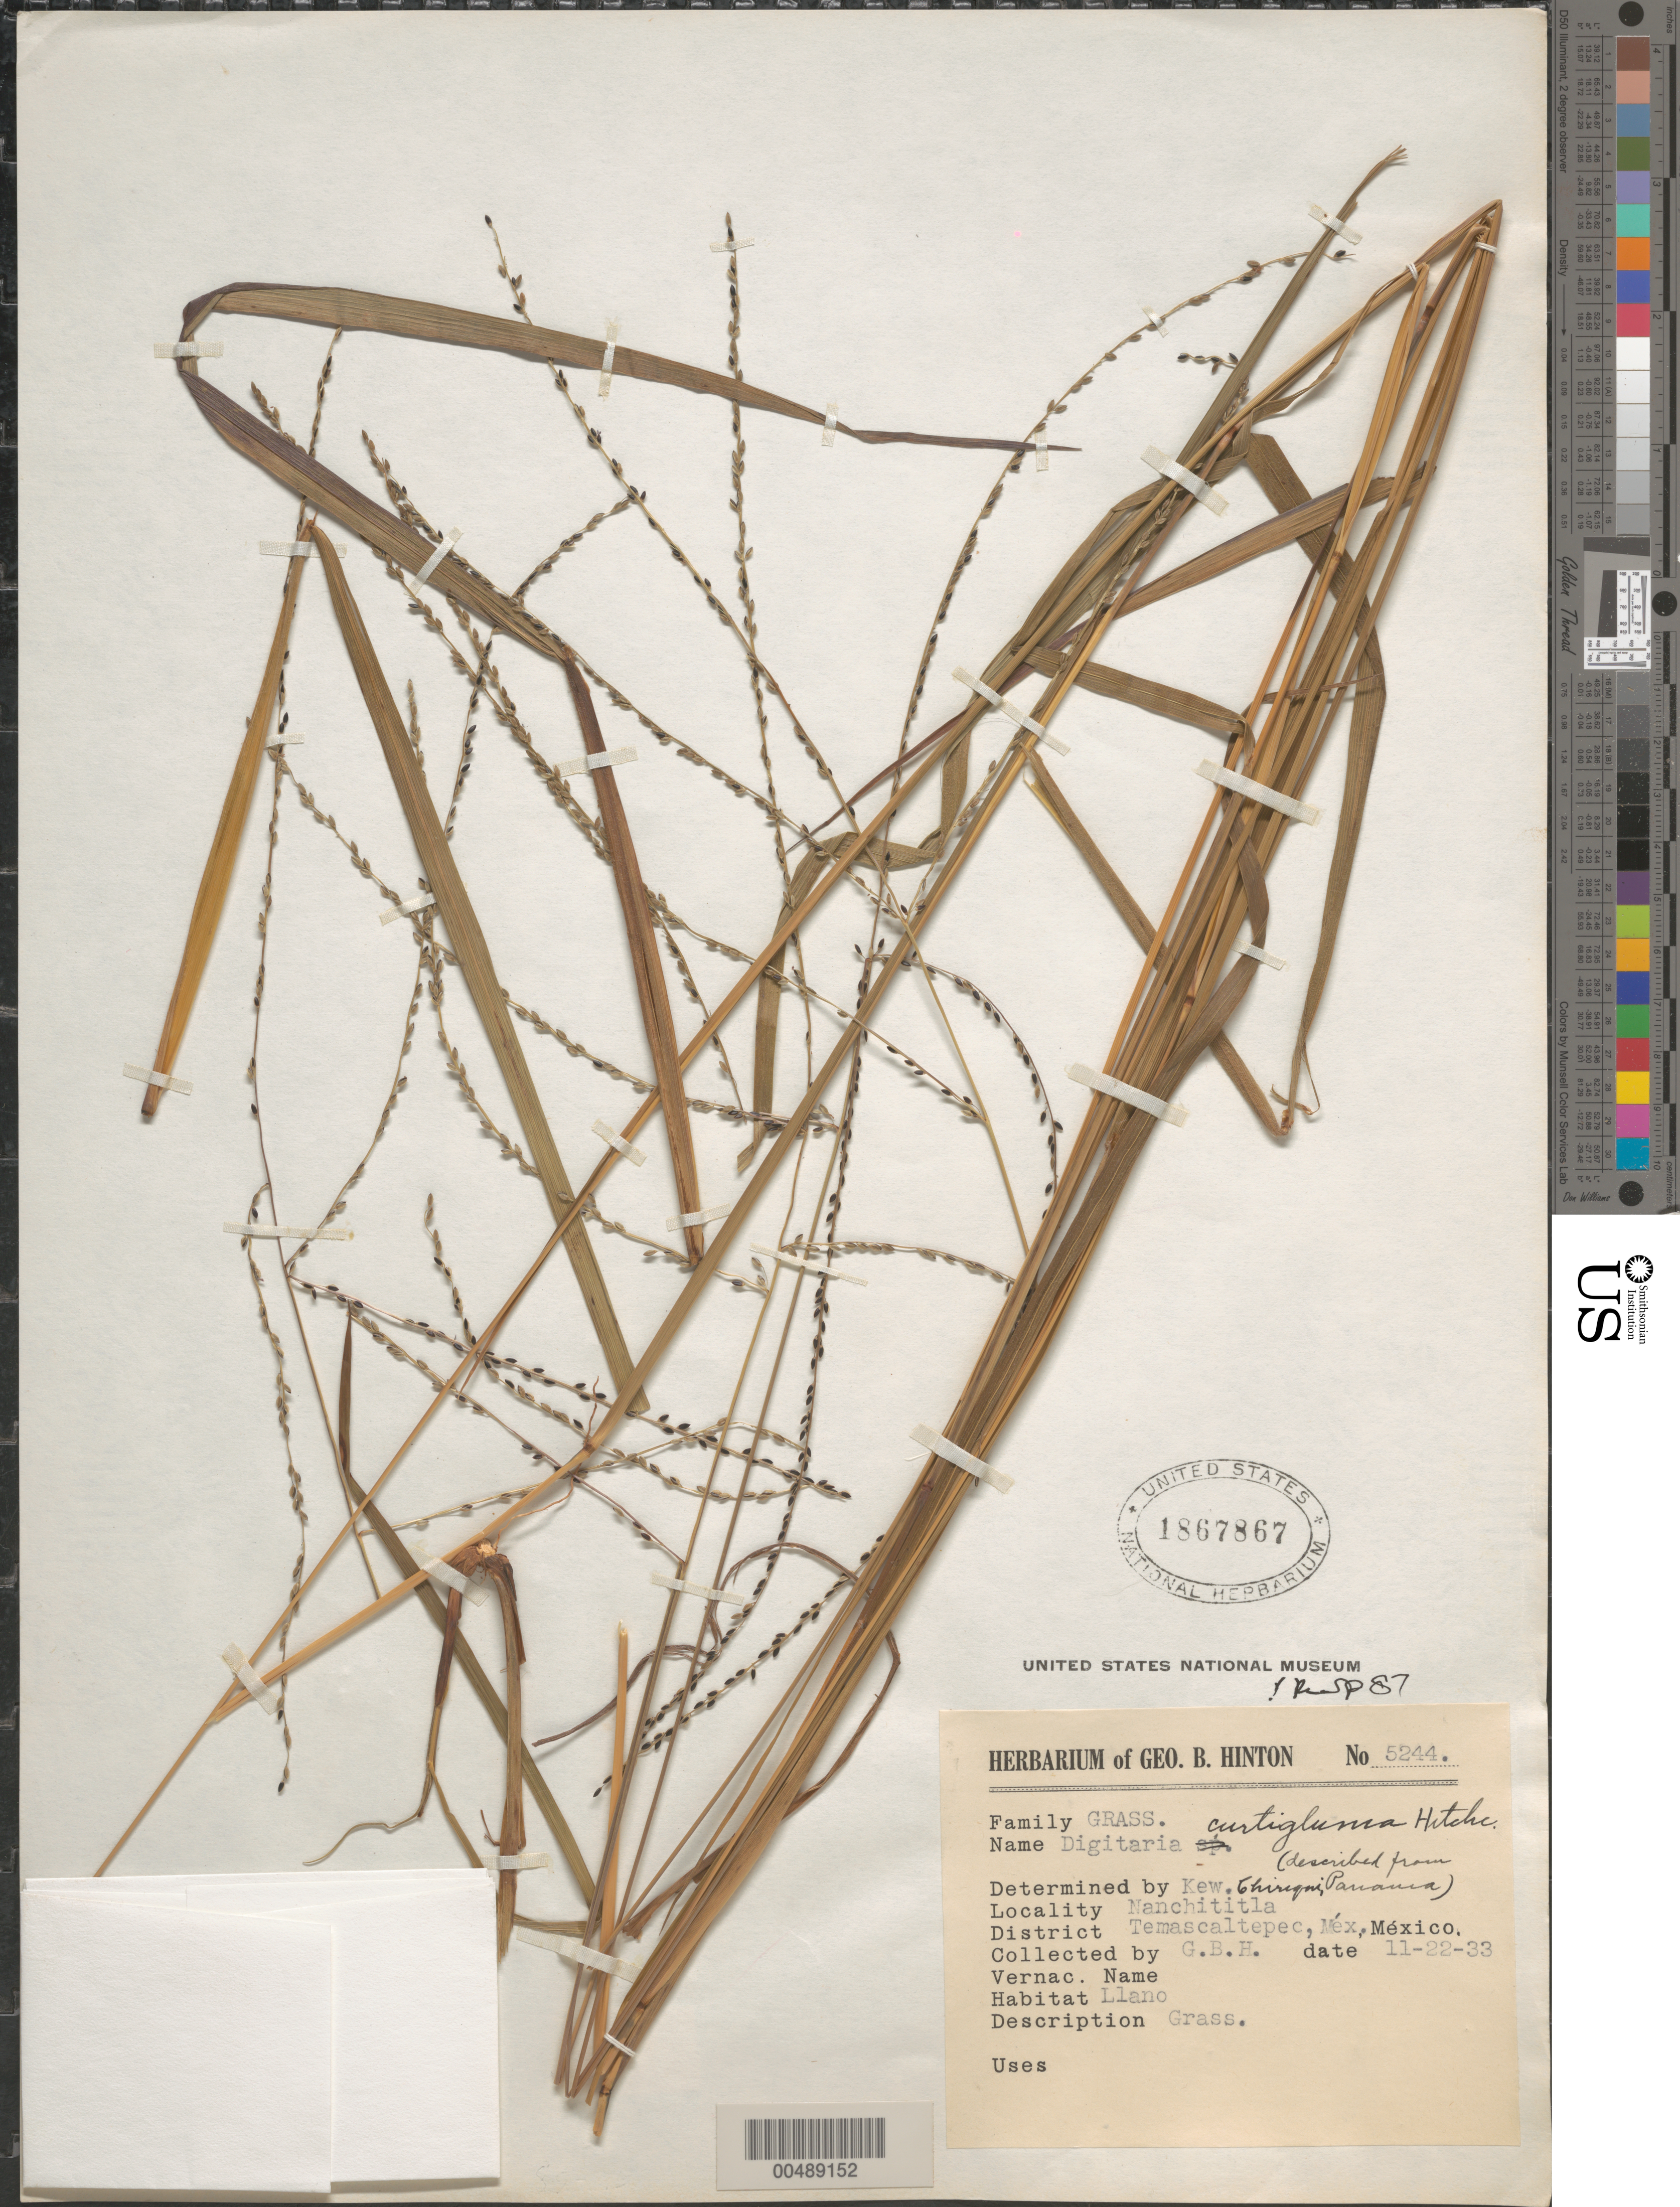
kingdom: Plantae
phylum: Tracheophyta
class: Liliopsida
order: Poales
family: Poaceae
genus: Digitaria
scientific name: Digitaria curtigluma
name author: Hitchc.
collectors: G. B. Hinton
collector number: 5244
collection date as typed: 22 Nov 1933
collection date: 1933-11-22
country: Mexico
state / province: México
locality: Temascaltepec Dist., Nanchititla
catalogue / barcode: US 1867867